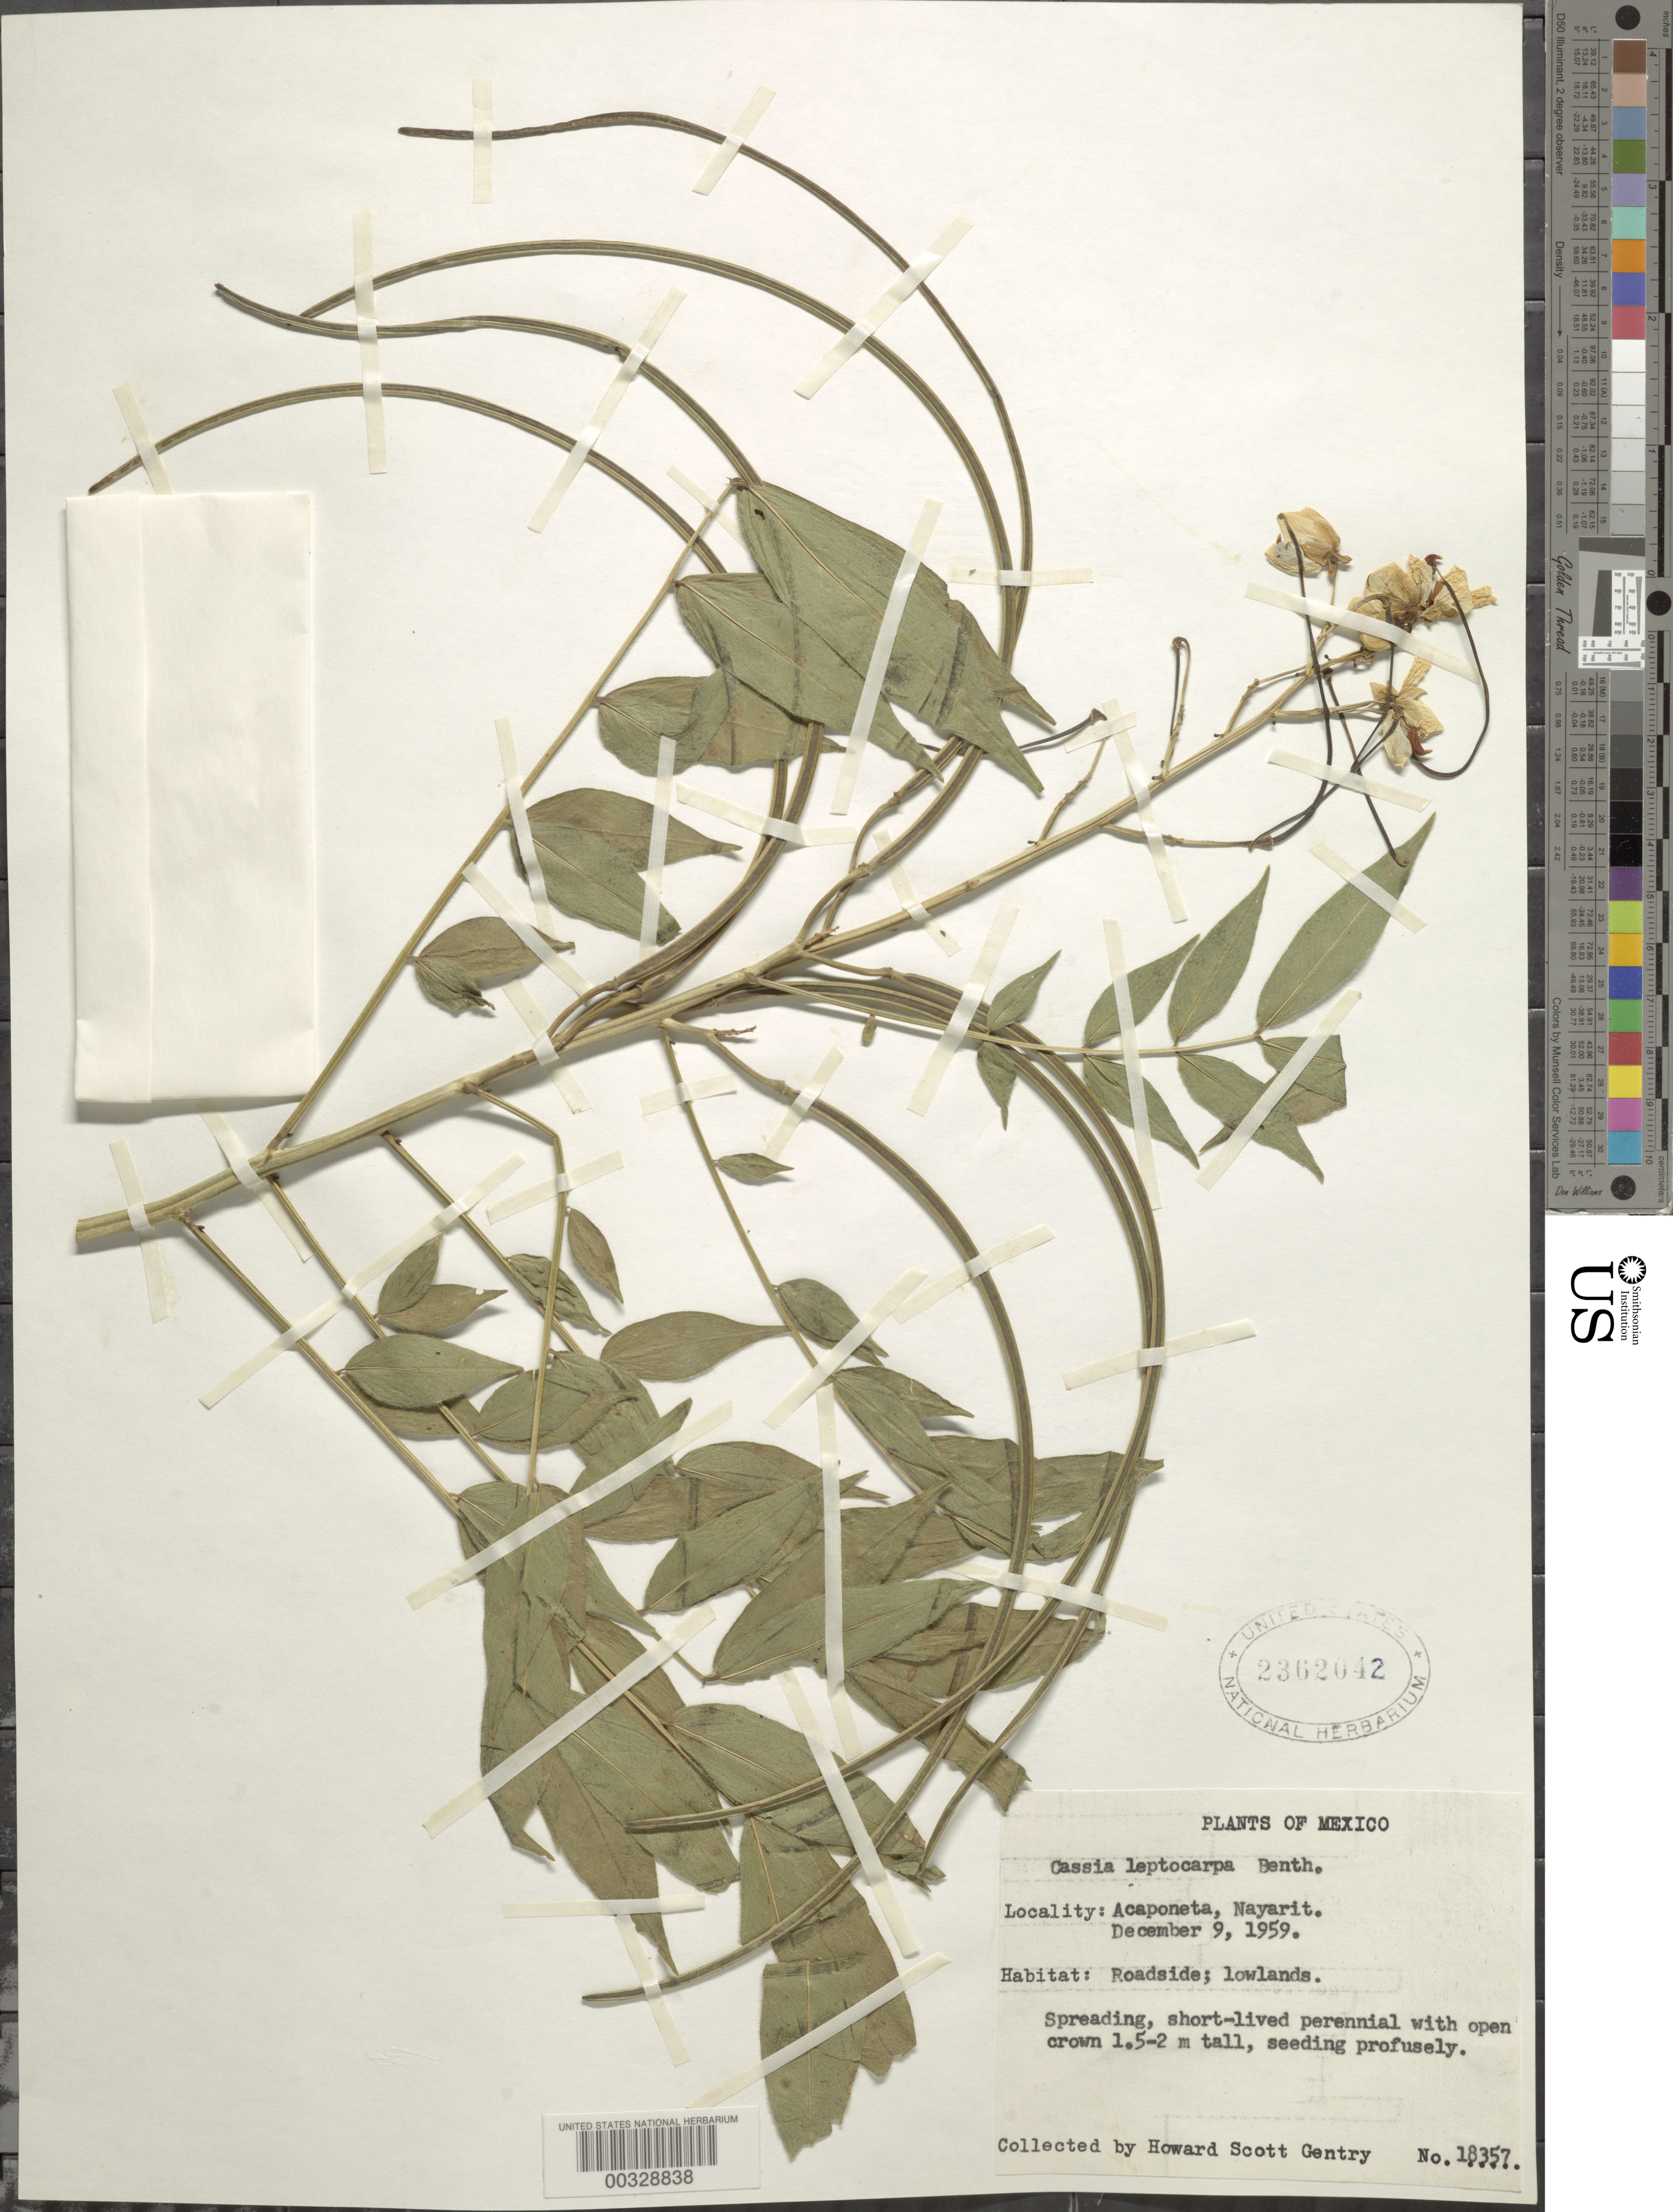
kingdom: Plantae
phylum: Tracheophyta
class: Magnoliopsida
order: Fabales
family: Fabaceae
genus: Senna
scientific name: Senna hirsuta var. leptocarpa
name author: (Benth.) H.S. Irwin & Barneby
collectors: H. S. Gentry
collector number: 18357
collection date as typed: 09 Dec 1959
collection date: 1959-12-09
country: Mexico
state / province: Nayarit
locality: Acaponeta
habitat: Roadside; lowlands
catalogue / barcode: US 2362042